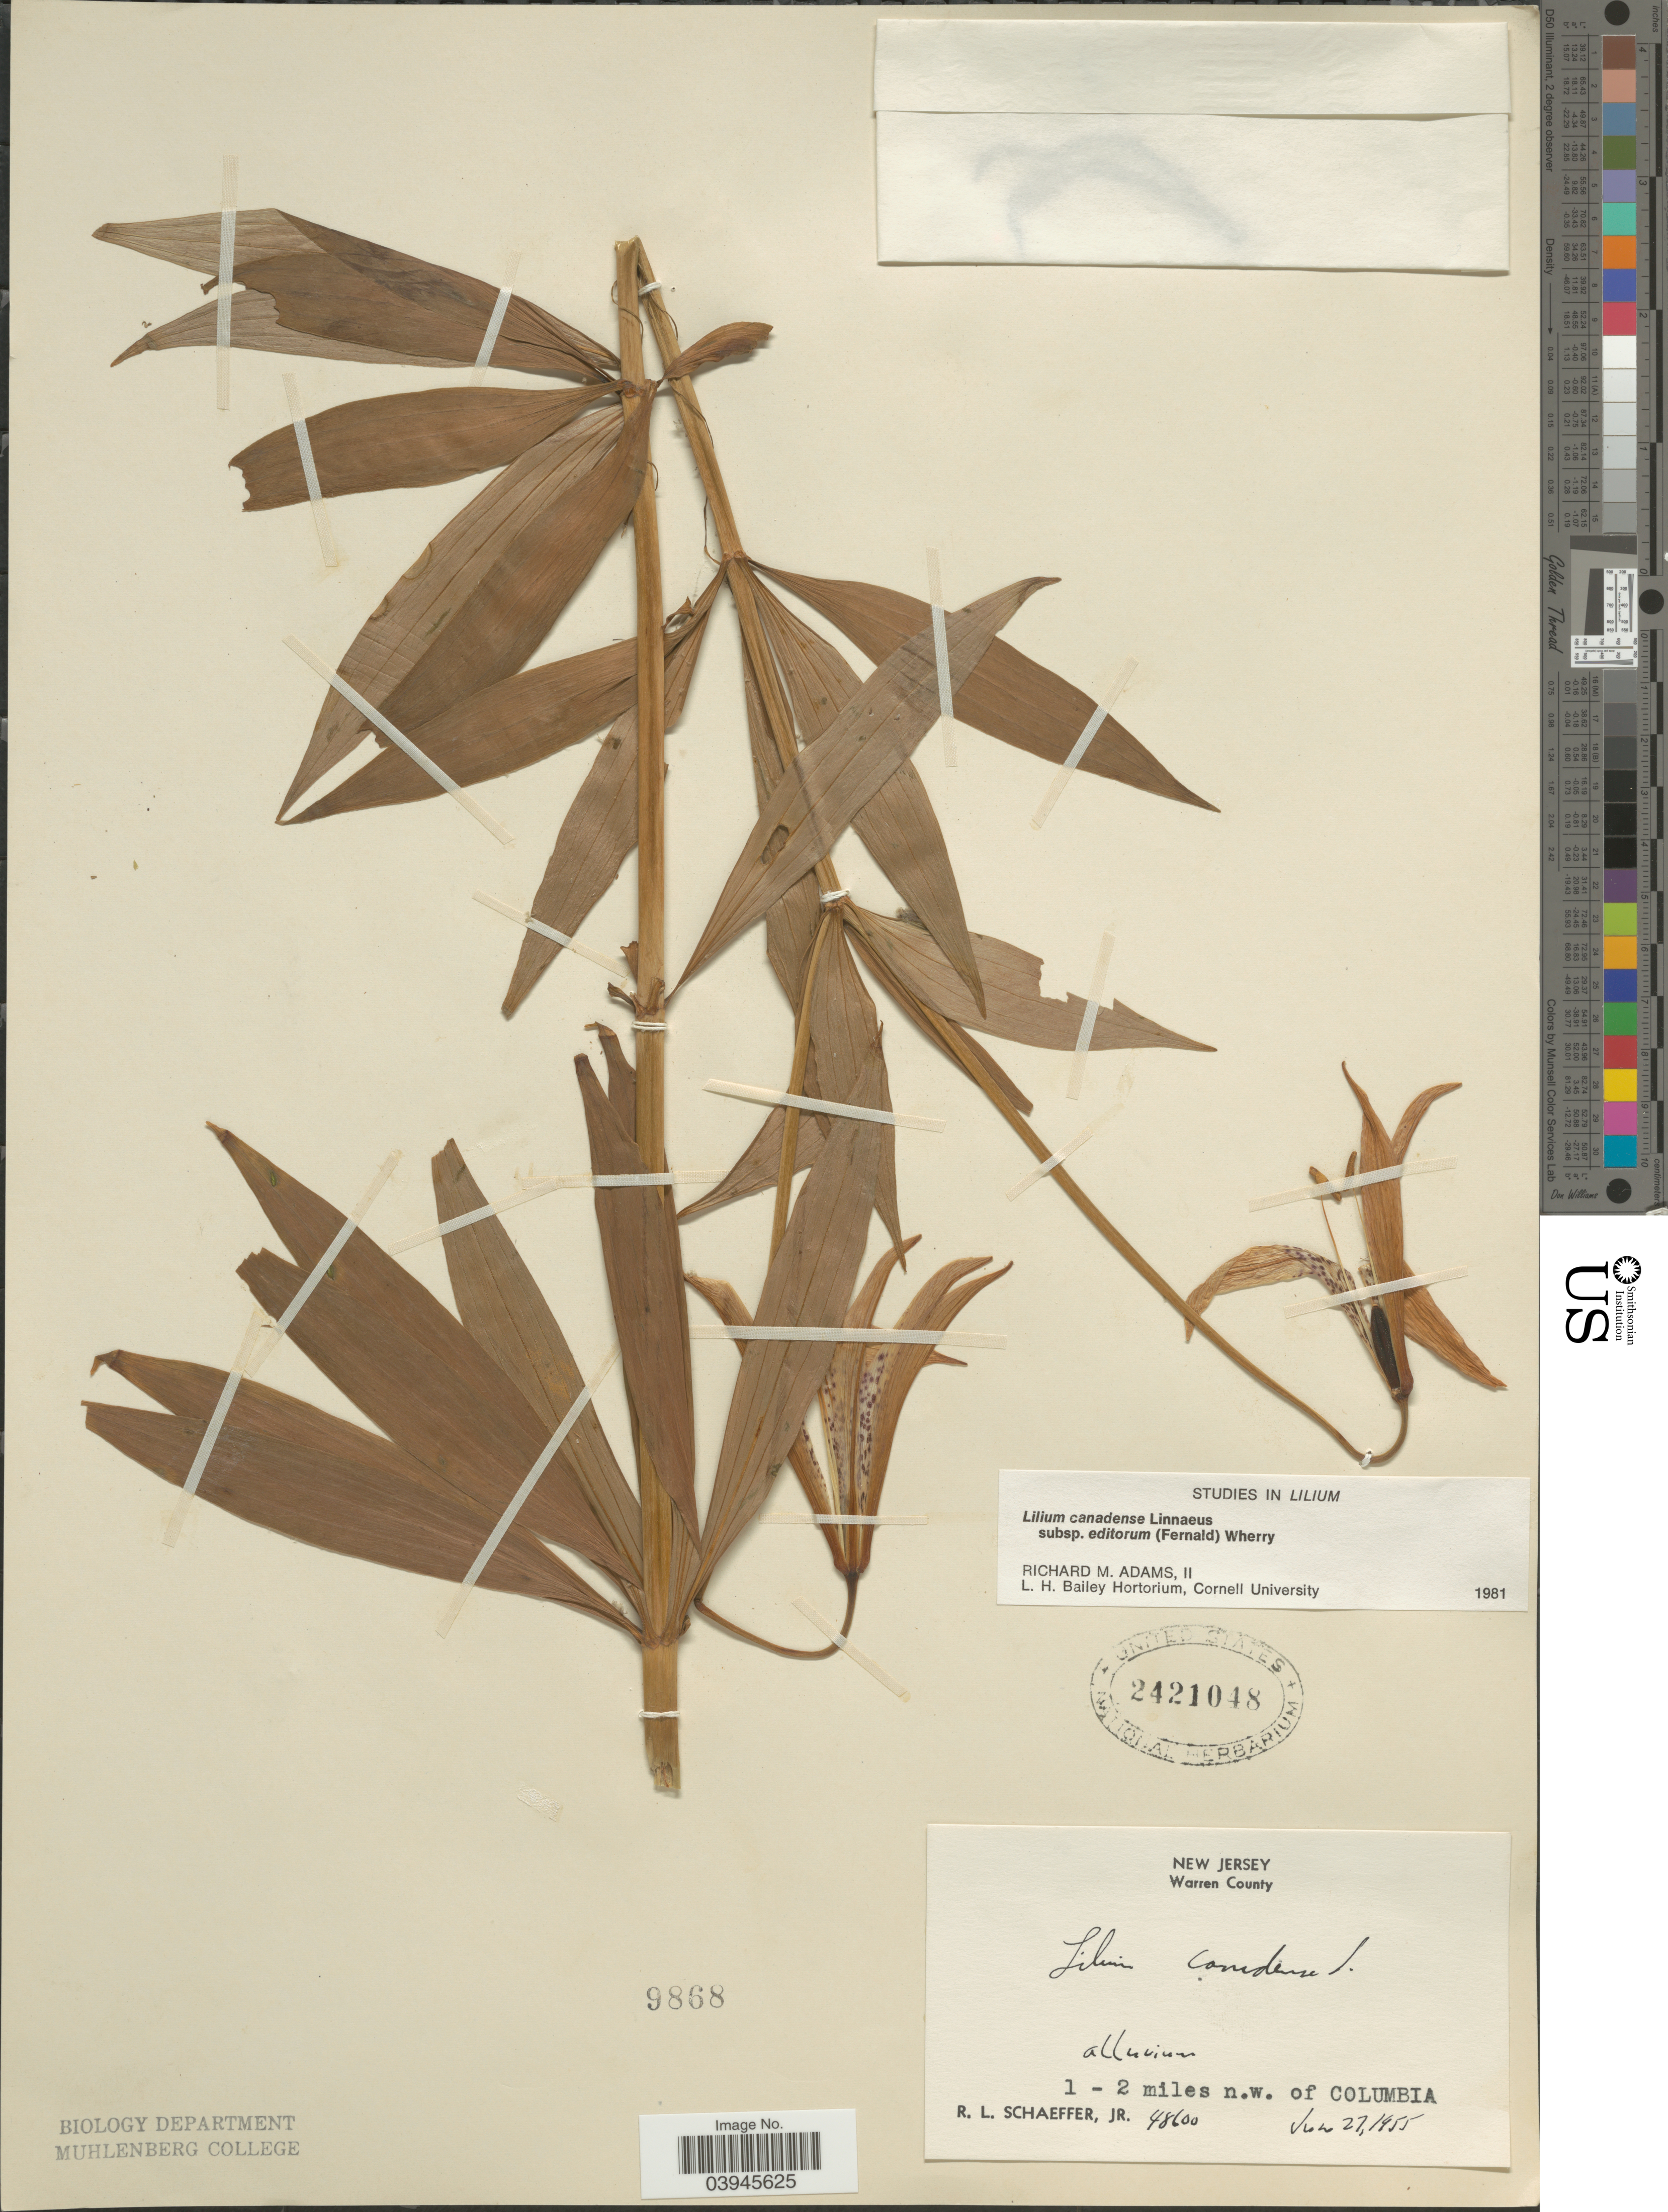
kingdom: Plantae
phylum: Tracheophyta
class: Liliopsida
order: Liliales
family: Liliaceae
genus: Lilium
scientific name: Lilium canadense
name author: L.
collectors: R. L. Schaeffer Jr.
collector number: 48600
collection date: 1955-06-27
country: United States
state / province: New Jersey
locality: Warren County. 1 - 2 miles n.w. of Columbia.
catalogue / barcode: US 2421048